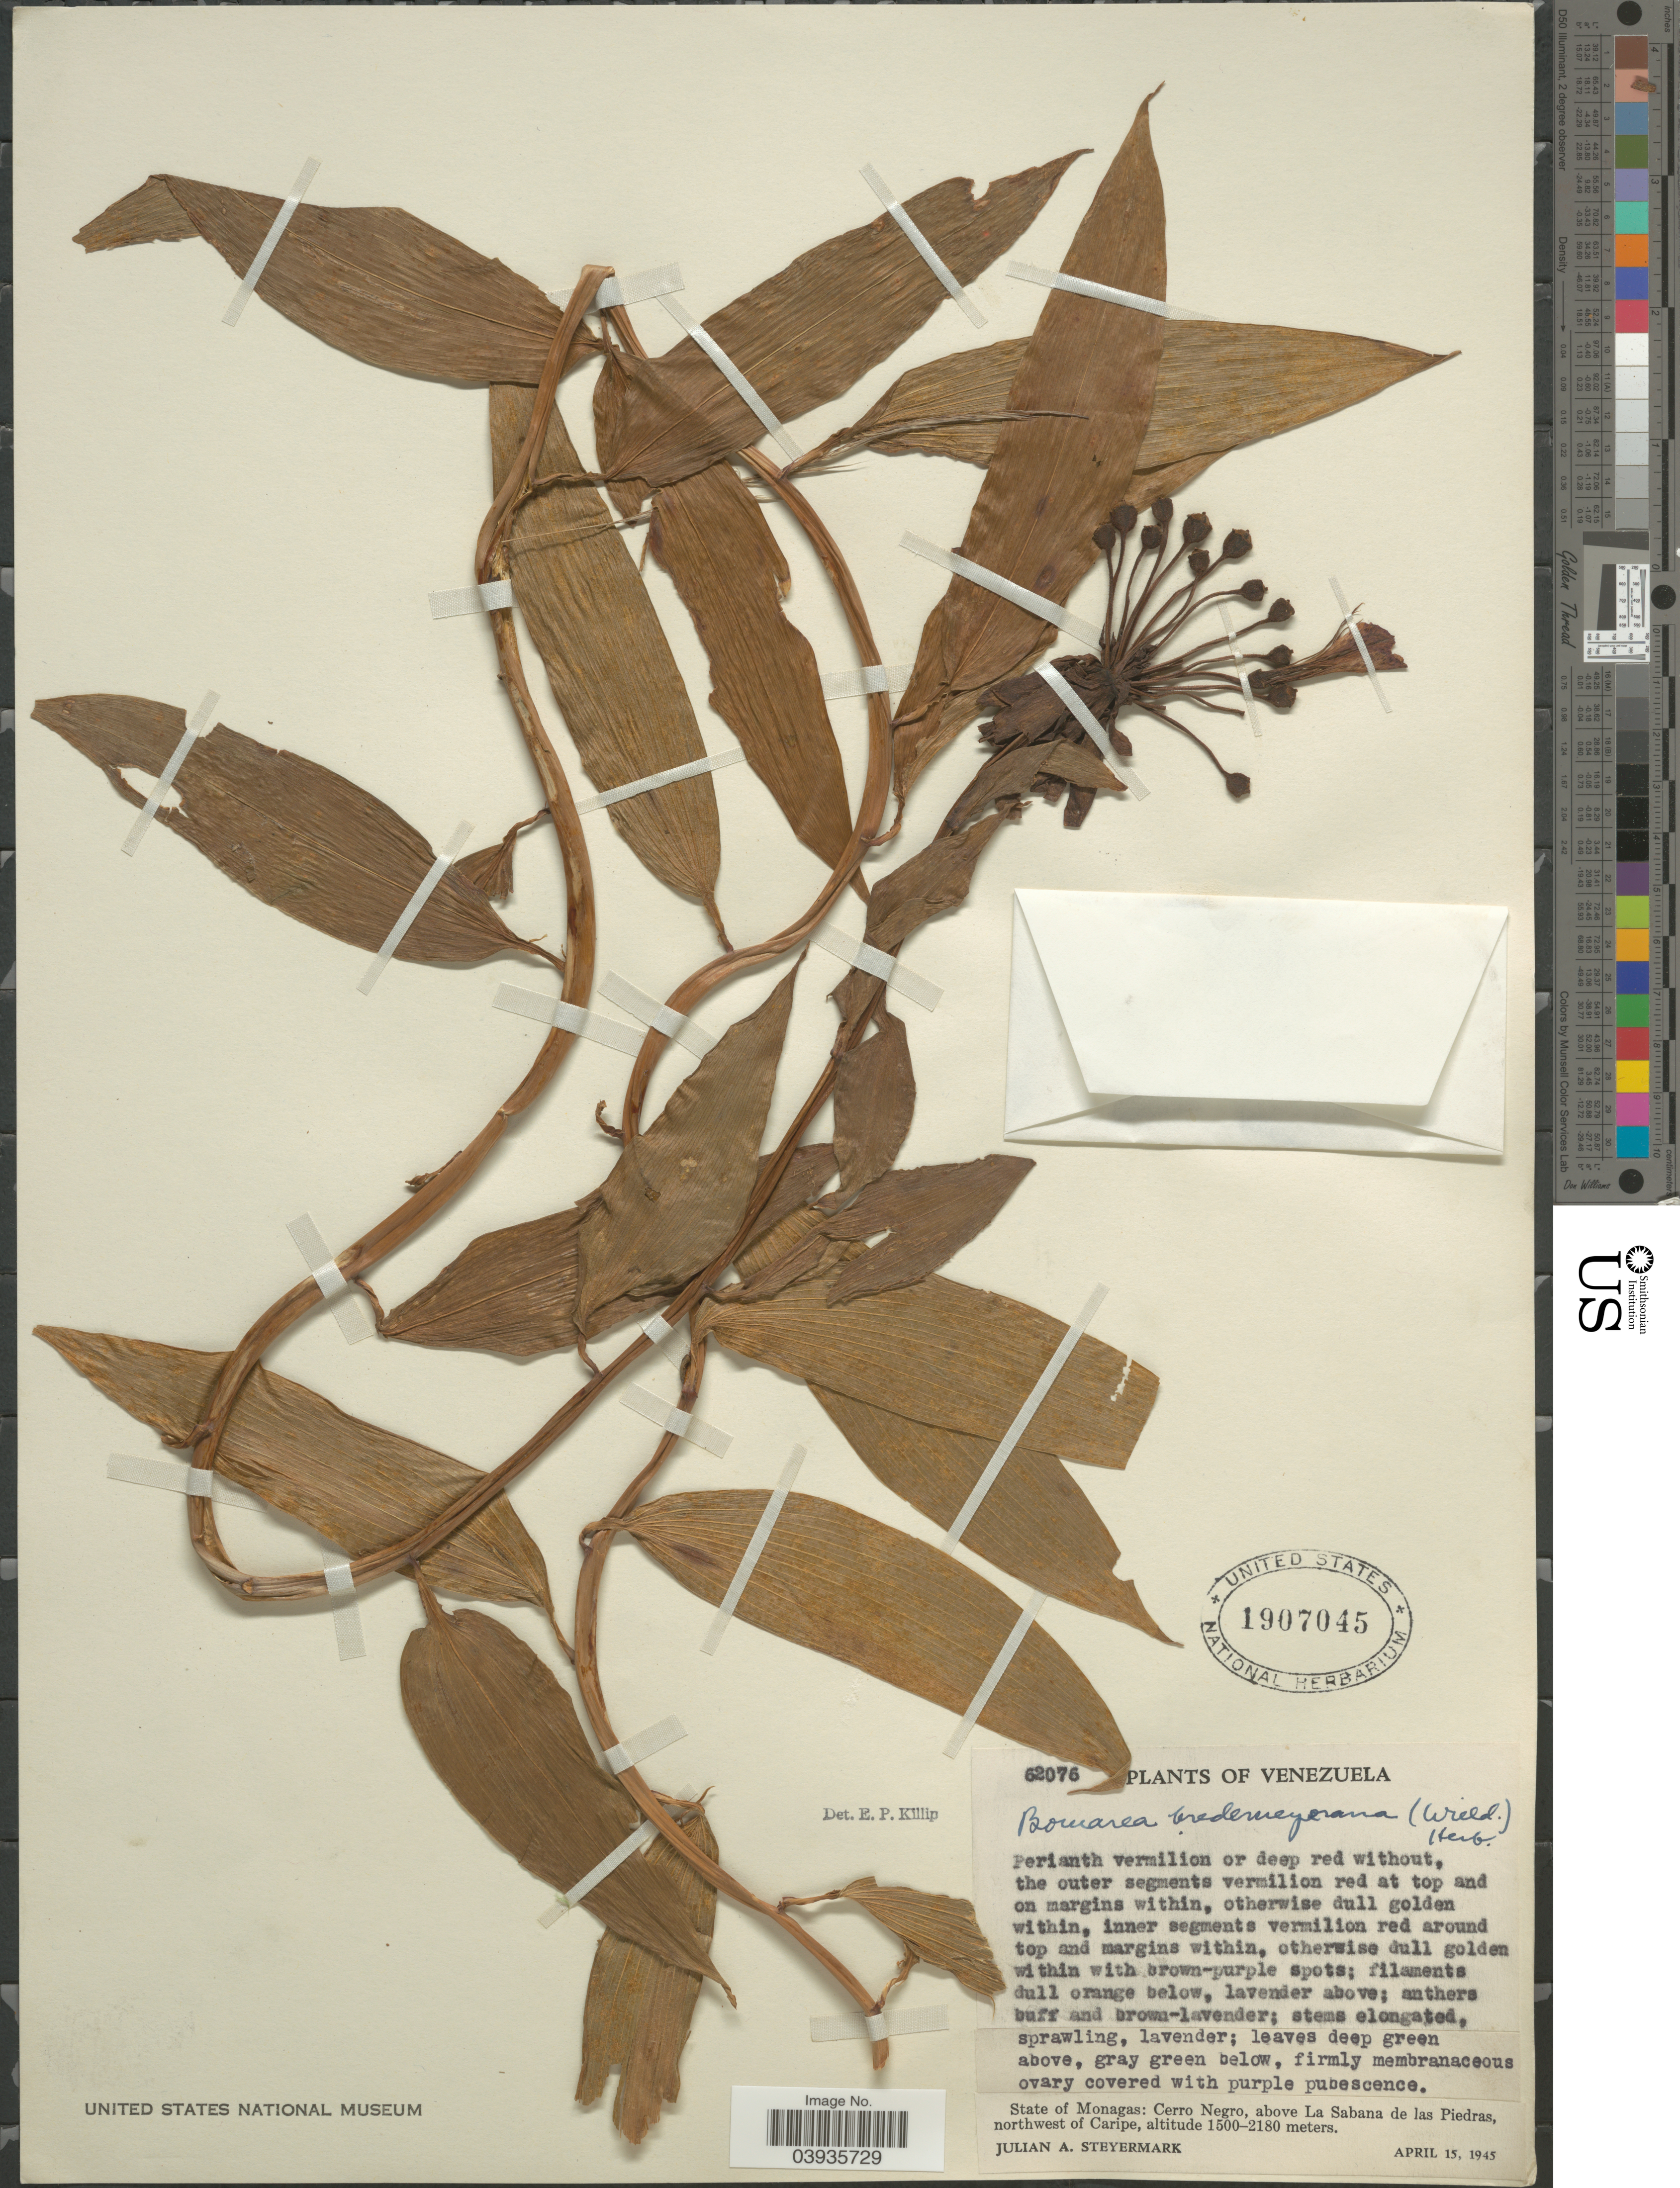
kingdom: Plantae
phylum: Tracheophyta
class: Liliopsida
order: Liliales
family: Alstroemeriaceae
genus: Bomarea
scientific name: Bomarea bredemeyeriana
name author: Herb.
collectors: J. Steyermark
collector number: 62076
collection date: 1945-04-15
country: Venezuela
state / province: Monagas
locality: Cerro Negro, above La Sabana de las Piedras, northwest of Caripe.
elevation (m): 1500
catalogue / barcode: US 1907045